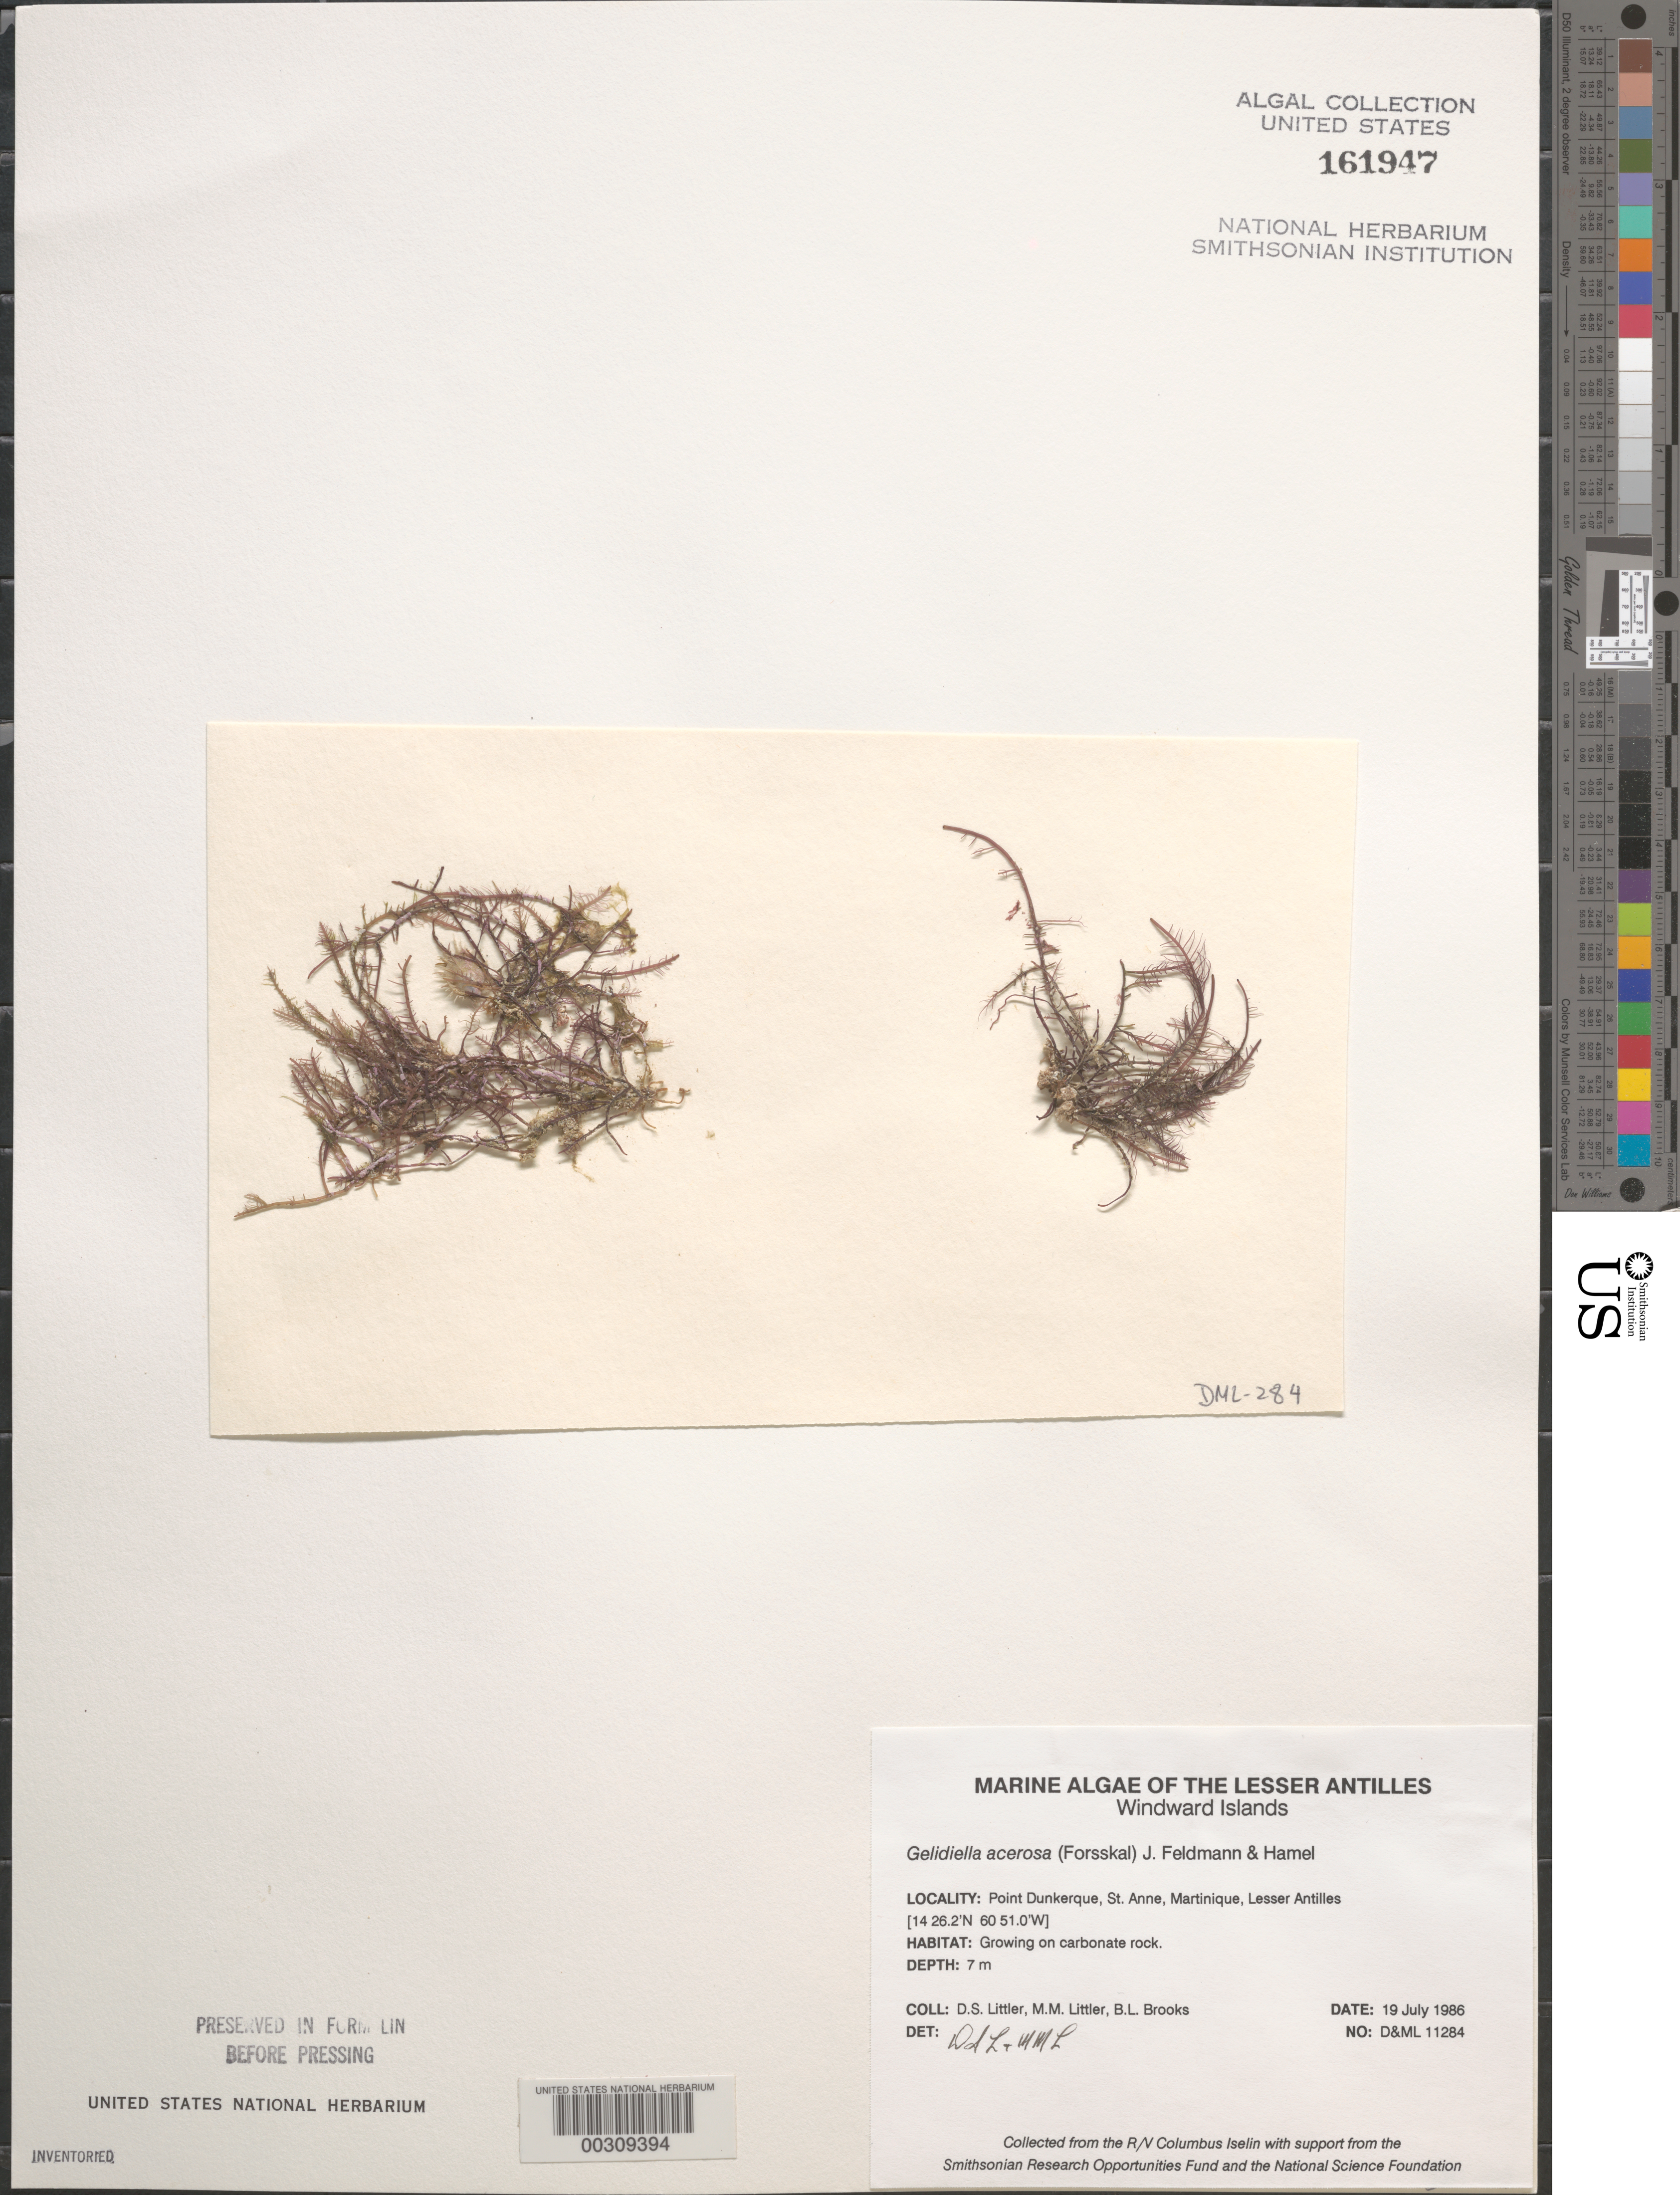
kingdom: Plantae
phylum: Rhodophyta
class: Florideophyceae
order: Gelidiales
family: Gelidiellaceae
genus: Gelidiella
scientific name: Gelidiella acerosa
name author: (Forssk.) Feldmann & G. Hamel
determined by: Littler, D. S.; Littler, M. M.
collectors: D. S. Littler, M. M. Littler & B. Brooks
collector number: D&ML 11284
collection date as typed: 19 Jul 1986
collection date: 1986-07-19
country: Martinique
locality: Point Dunkerque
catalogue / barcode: US 161947